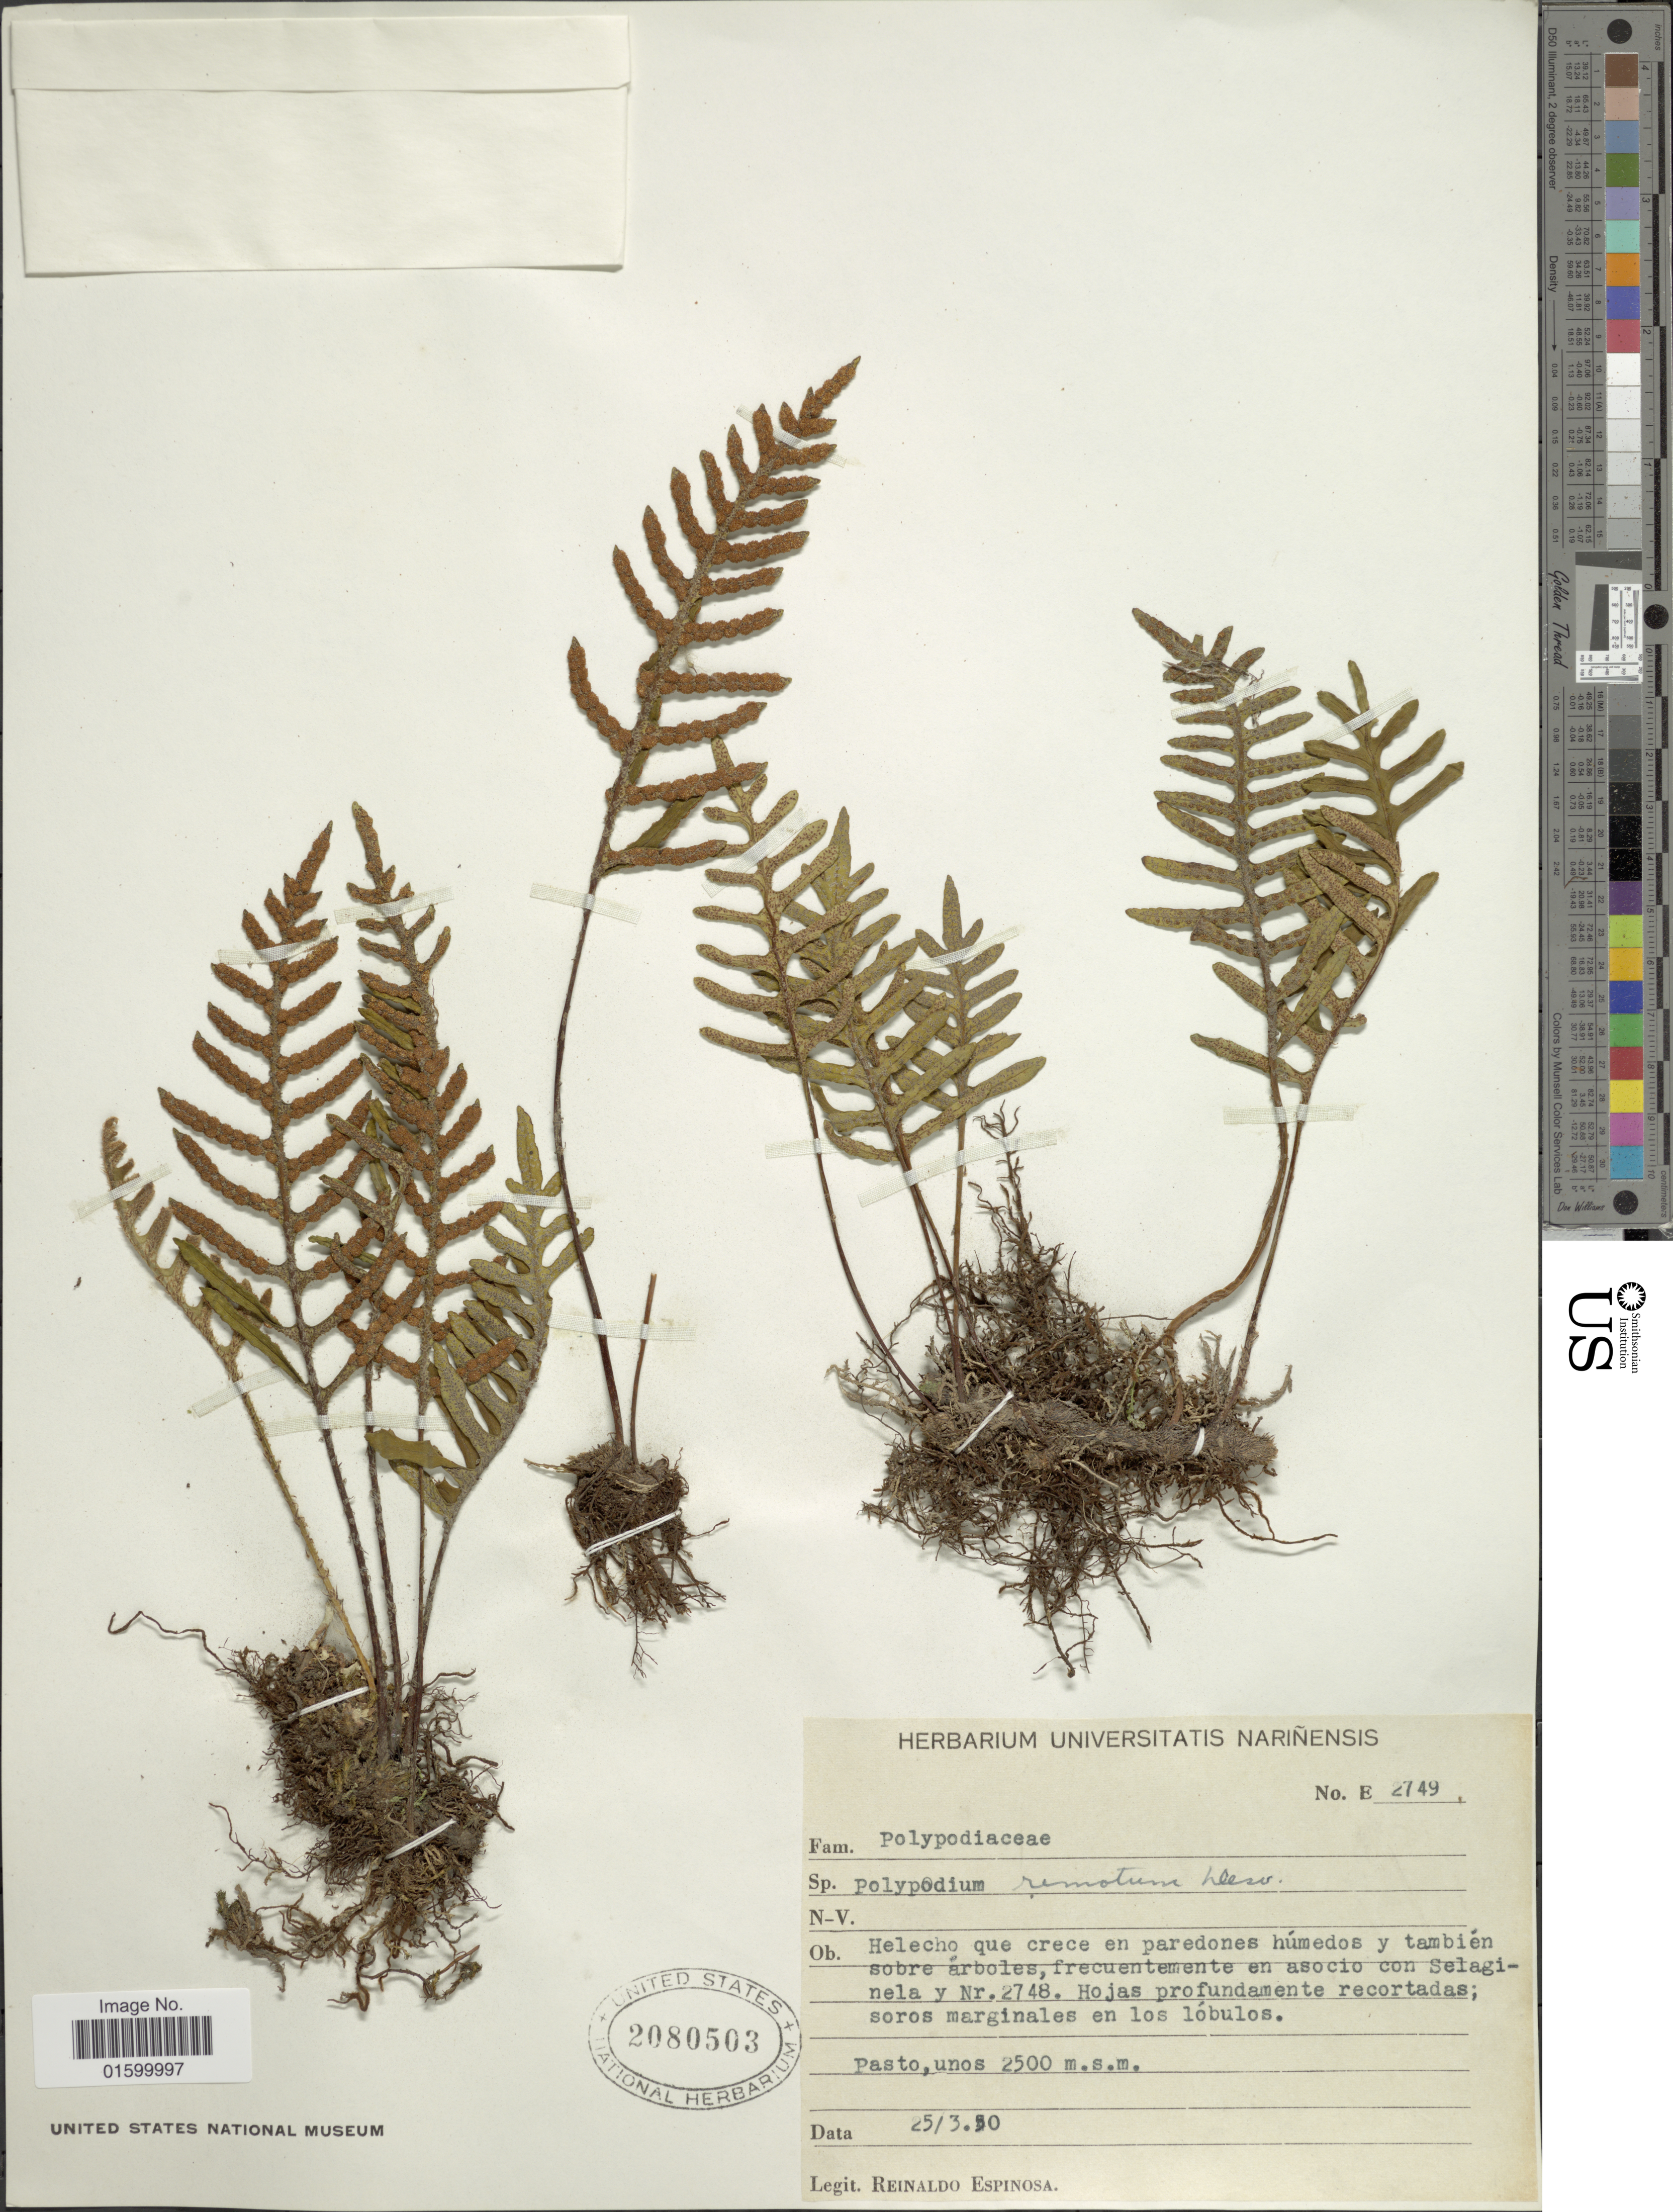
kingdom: Plantae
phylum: Tracheophyta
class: Polypodiopsida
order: Polypodiales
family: Polypodiaceae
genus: Pleopeltis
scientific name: Pleopeltis remota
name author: (Desv.) A.R. Sm.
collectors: R. Espinosa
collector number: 2749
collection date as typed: Transcribed d/m/y: 25/3/50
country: Colombia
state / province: Nariño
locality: En asocio con Selaginela, Pasto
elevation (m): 2500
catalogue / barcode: US 2080503